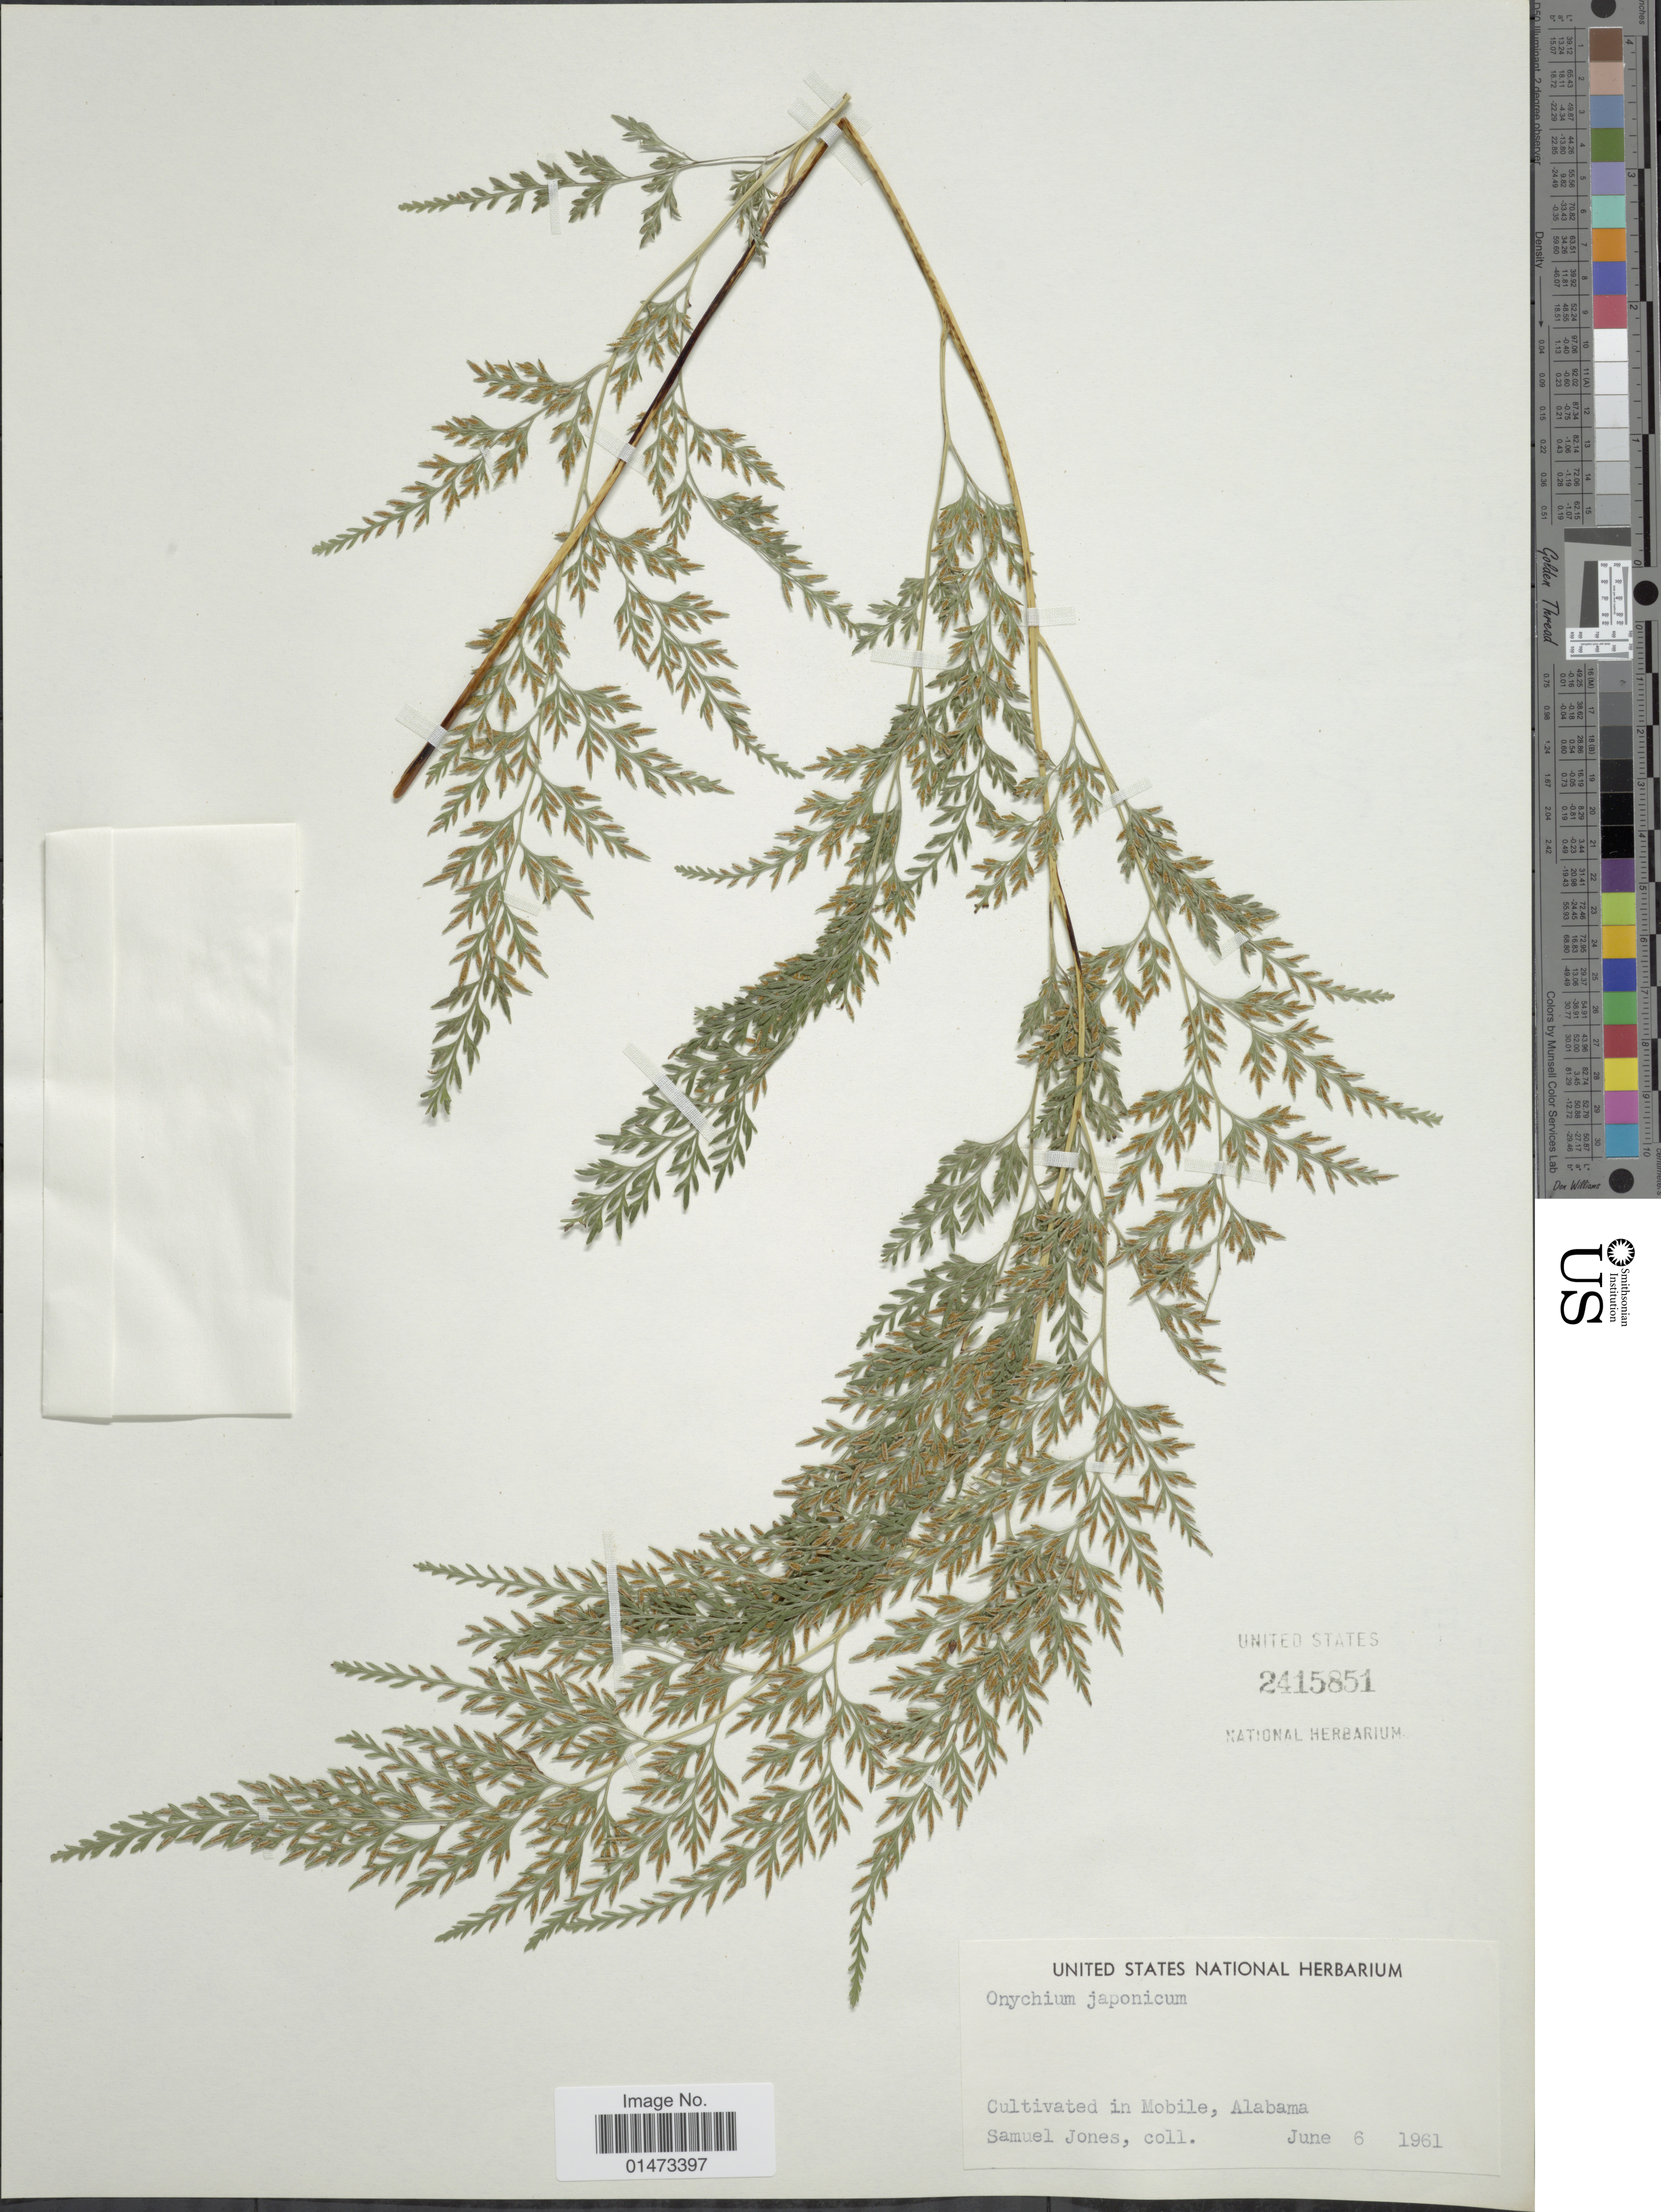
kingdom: Plantae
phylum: Tracheophyta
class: Polypodiopsida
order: Polypodiales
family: Pteridaceae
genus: Onychium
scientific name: Onychium japonicum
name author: (Thunb.) Kunze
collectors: S. Jones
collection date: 1961-06-06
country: United States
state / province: Alabama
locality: Mobile.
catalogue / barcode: US 2415851